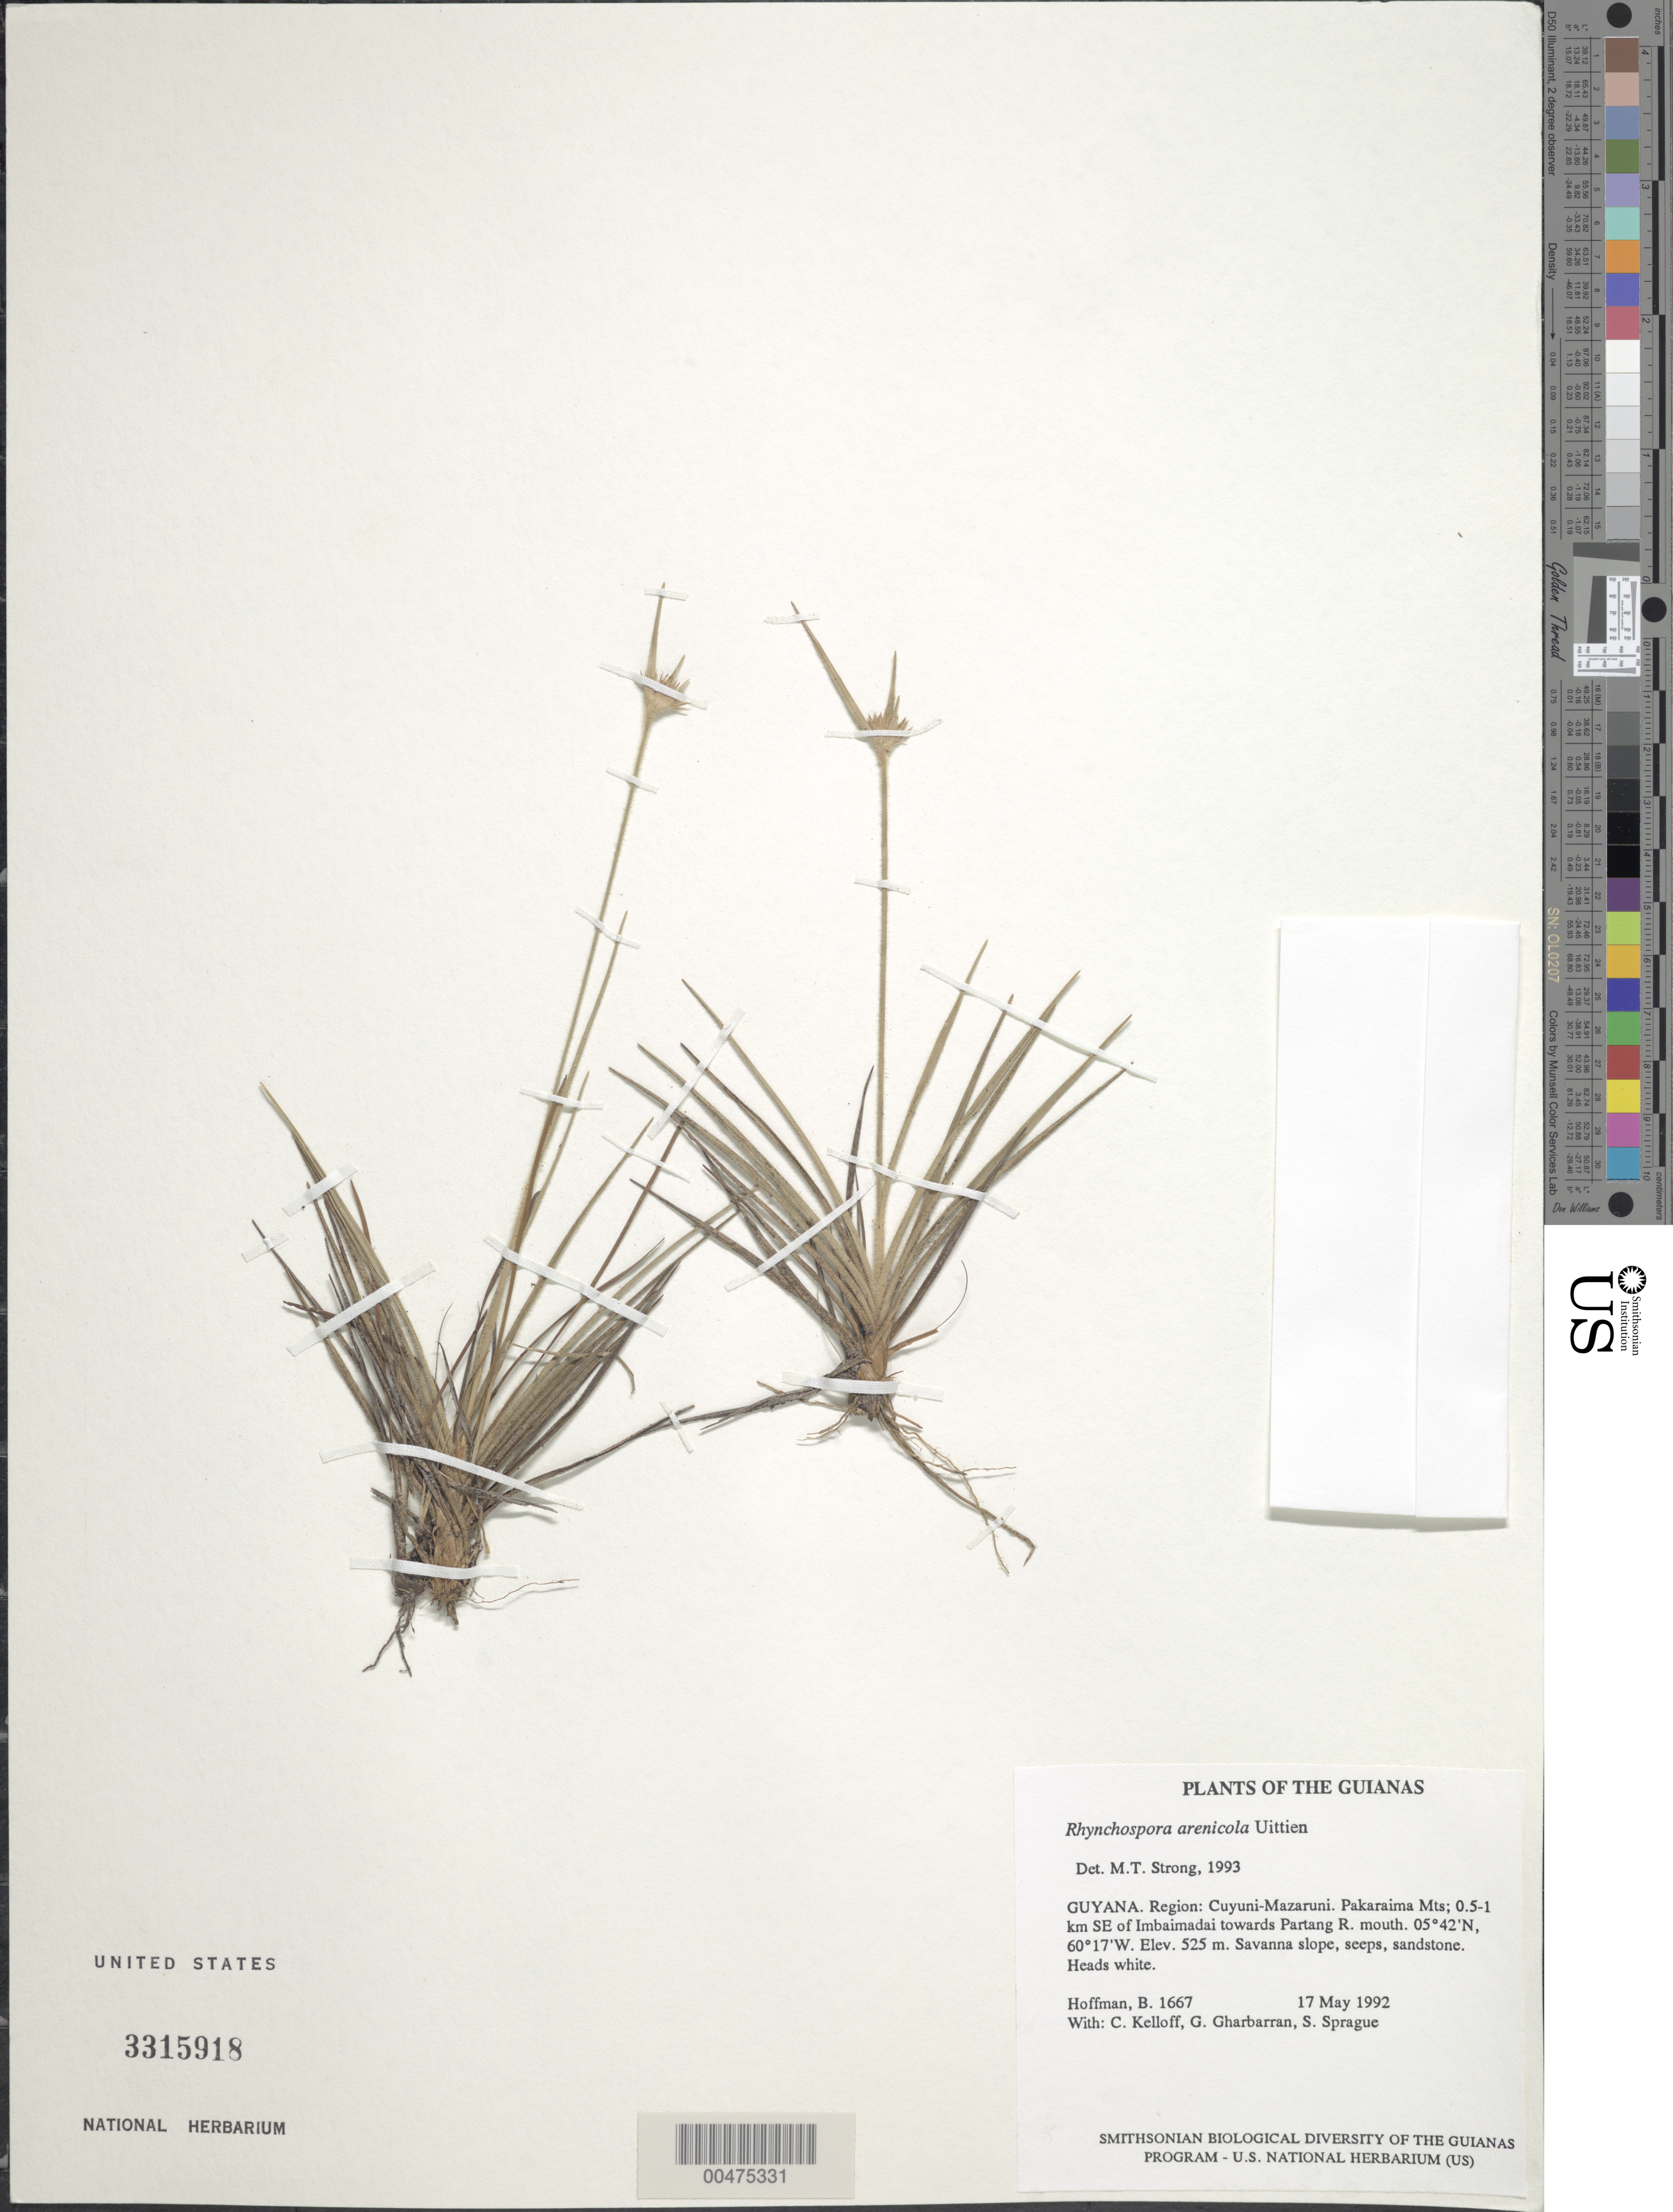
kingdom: Plantae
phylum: Tracheophyta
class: Liliopsida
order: Poales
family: Cyperaceae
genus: Rhynchospora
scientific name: Rhynchospora arenicola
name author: Uittien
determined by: Strong, M. T., (US), Smithsonian Institution - National Museum of Natural History (UNITED STATES)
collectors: B. Hoffman, C. L. Kelloff, G. Gharbarran & S. Sprague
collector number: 1667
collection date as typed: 17 May 1992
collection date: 1992-05-17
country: Guyana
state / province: Cuyuni-Mazaruni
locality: Pakaraima Mts; 0.5-1 km SE of Imbaimadai towards Partang River mouth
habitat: Savanna slope, seeps, sandstone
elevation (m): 525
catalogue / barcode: US 3315918